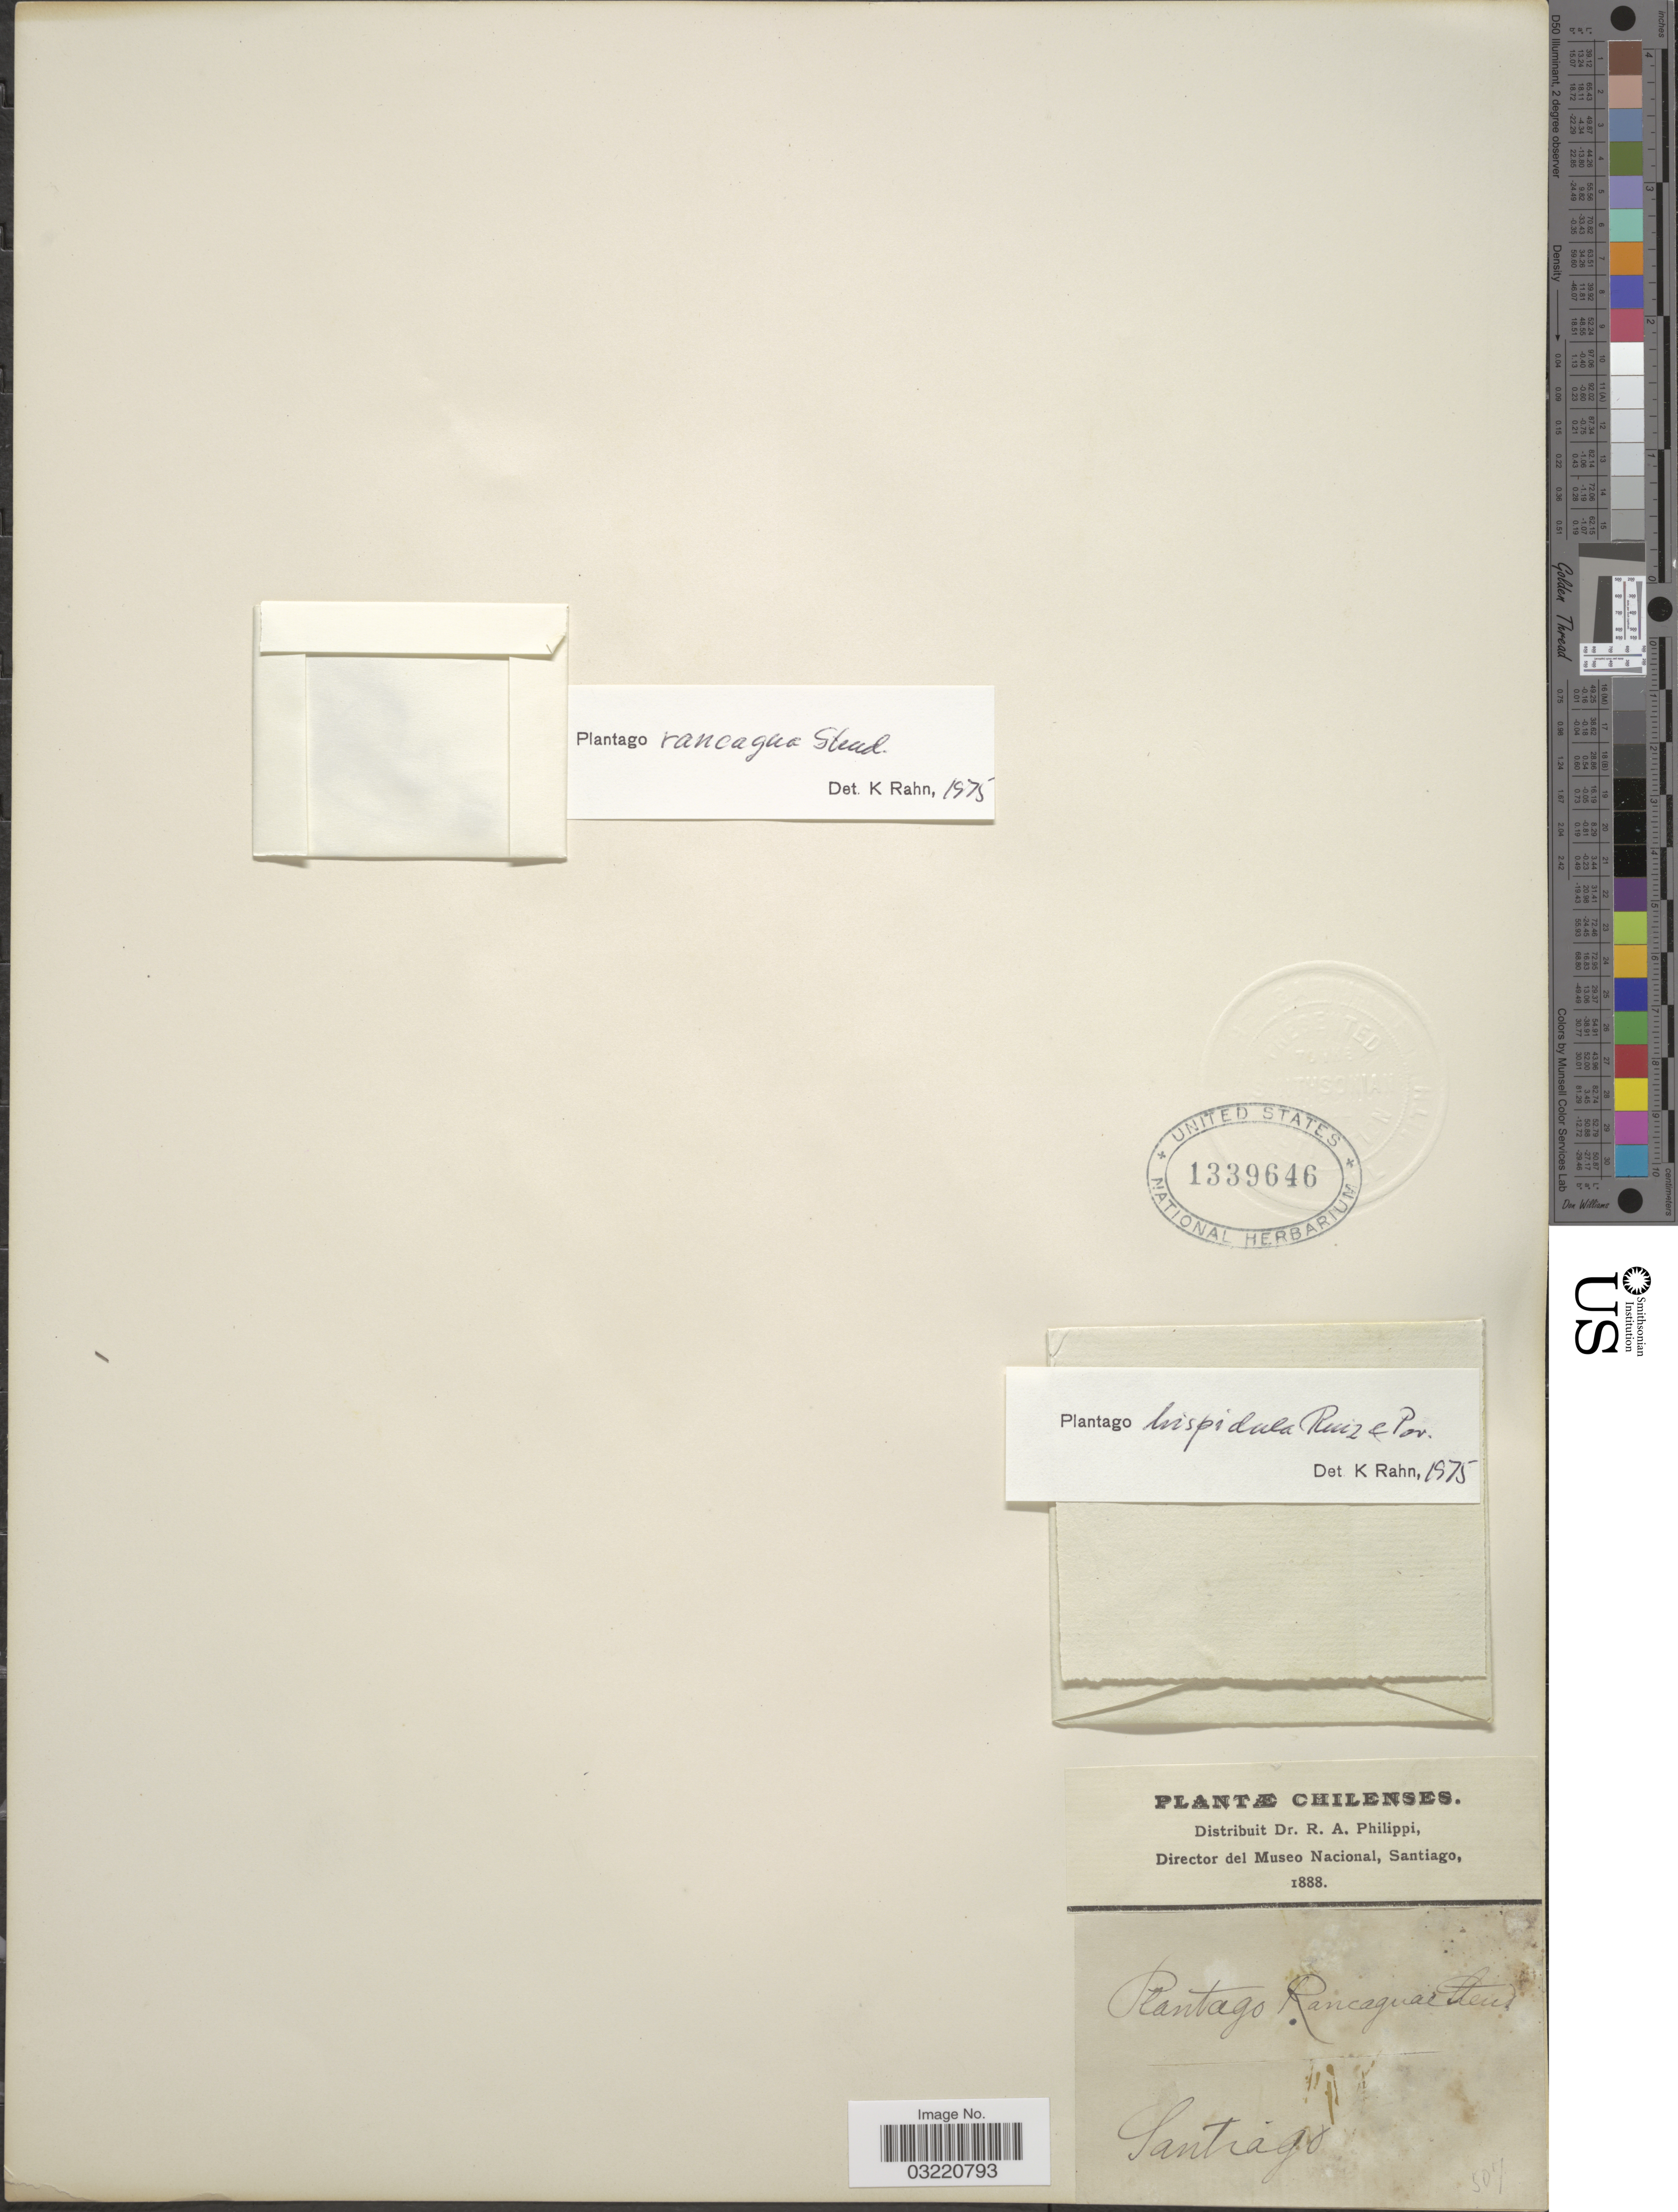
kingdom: Plantae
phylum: Tracheophyta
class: Magnoliopsida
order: Lamiales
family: Plantaginaceae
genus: Plantago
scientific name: Plantago hispidula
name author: Ruiz & Pav.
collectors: ex. herb. R.A. Philippi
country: Chile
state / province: Región Metropolitana (RM)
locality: Santiago.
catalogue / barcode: US 1339646